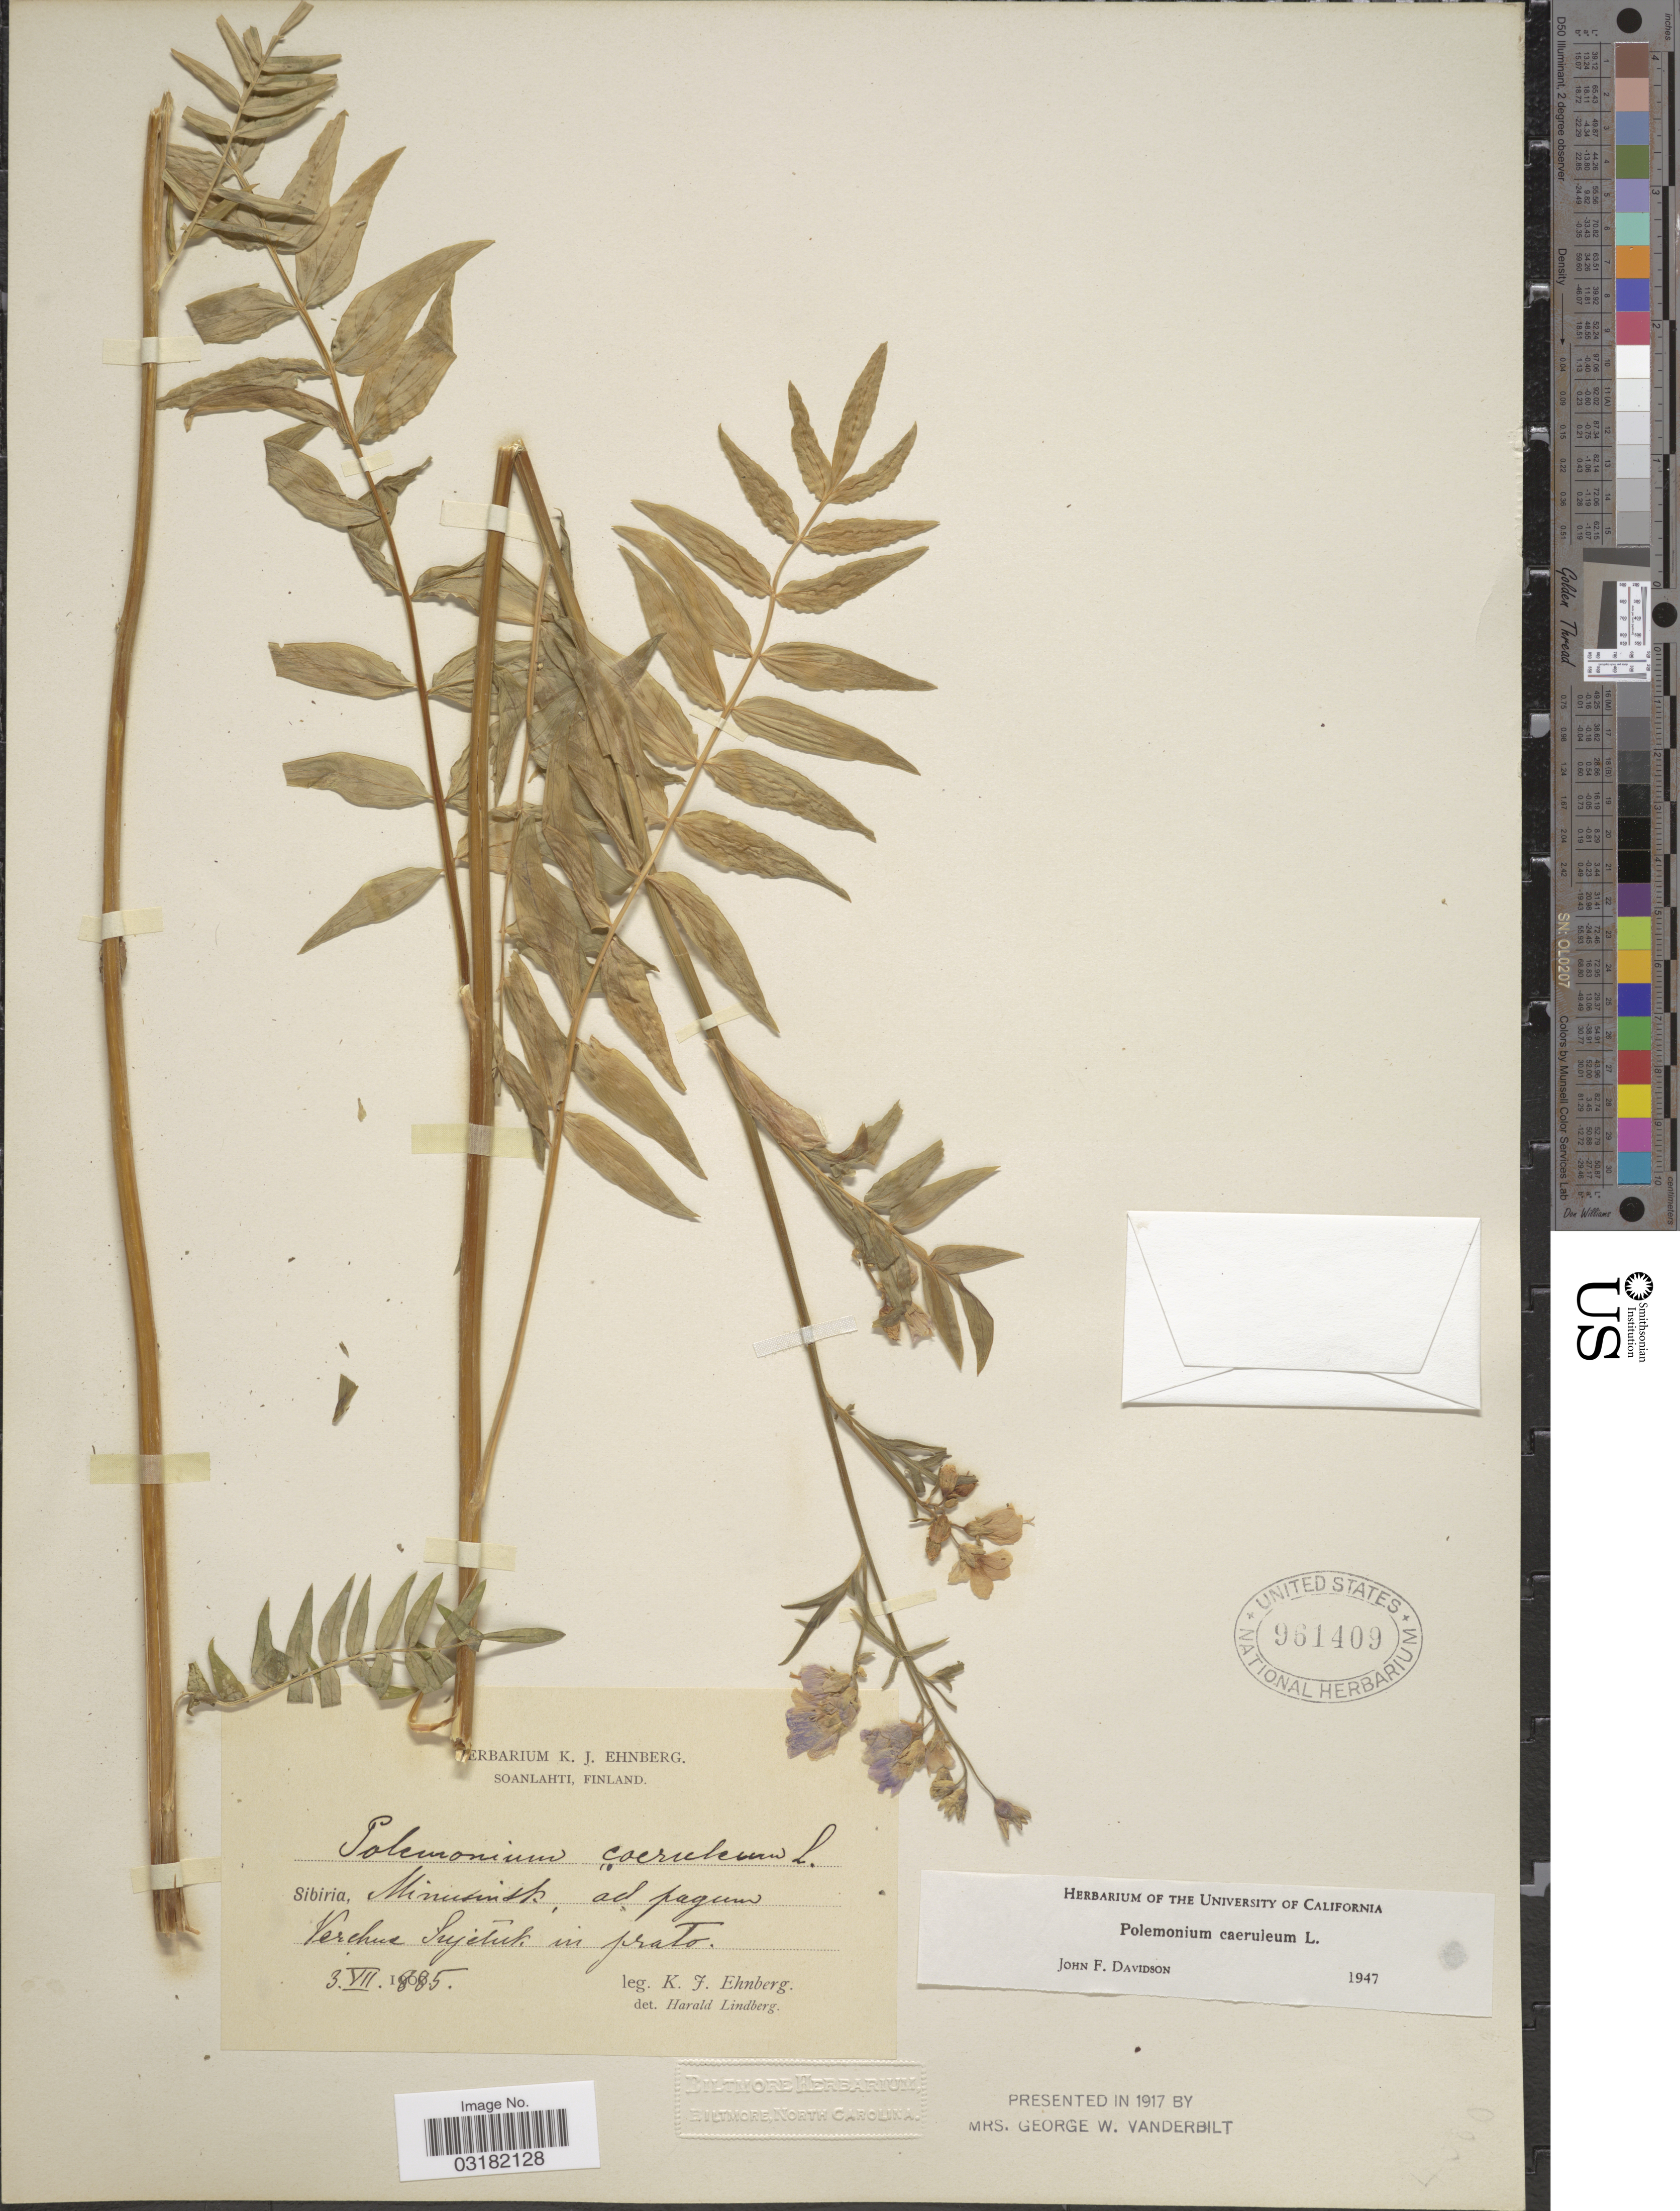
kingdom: Plantae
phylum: Tracheophyta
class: Magnoliopsida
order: Ericales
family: Polemoniaceae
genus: Polemonium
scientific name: Polemonium caeruleum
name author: L.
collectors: K. Ehnberg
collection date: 1885-07-03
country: Russian Federation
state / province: Krasnoyarsk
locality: Sibiria Minusinsk, ad pagum Verchus Sujetuk in prato.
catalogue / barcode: US 961409